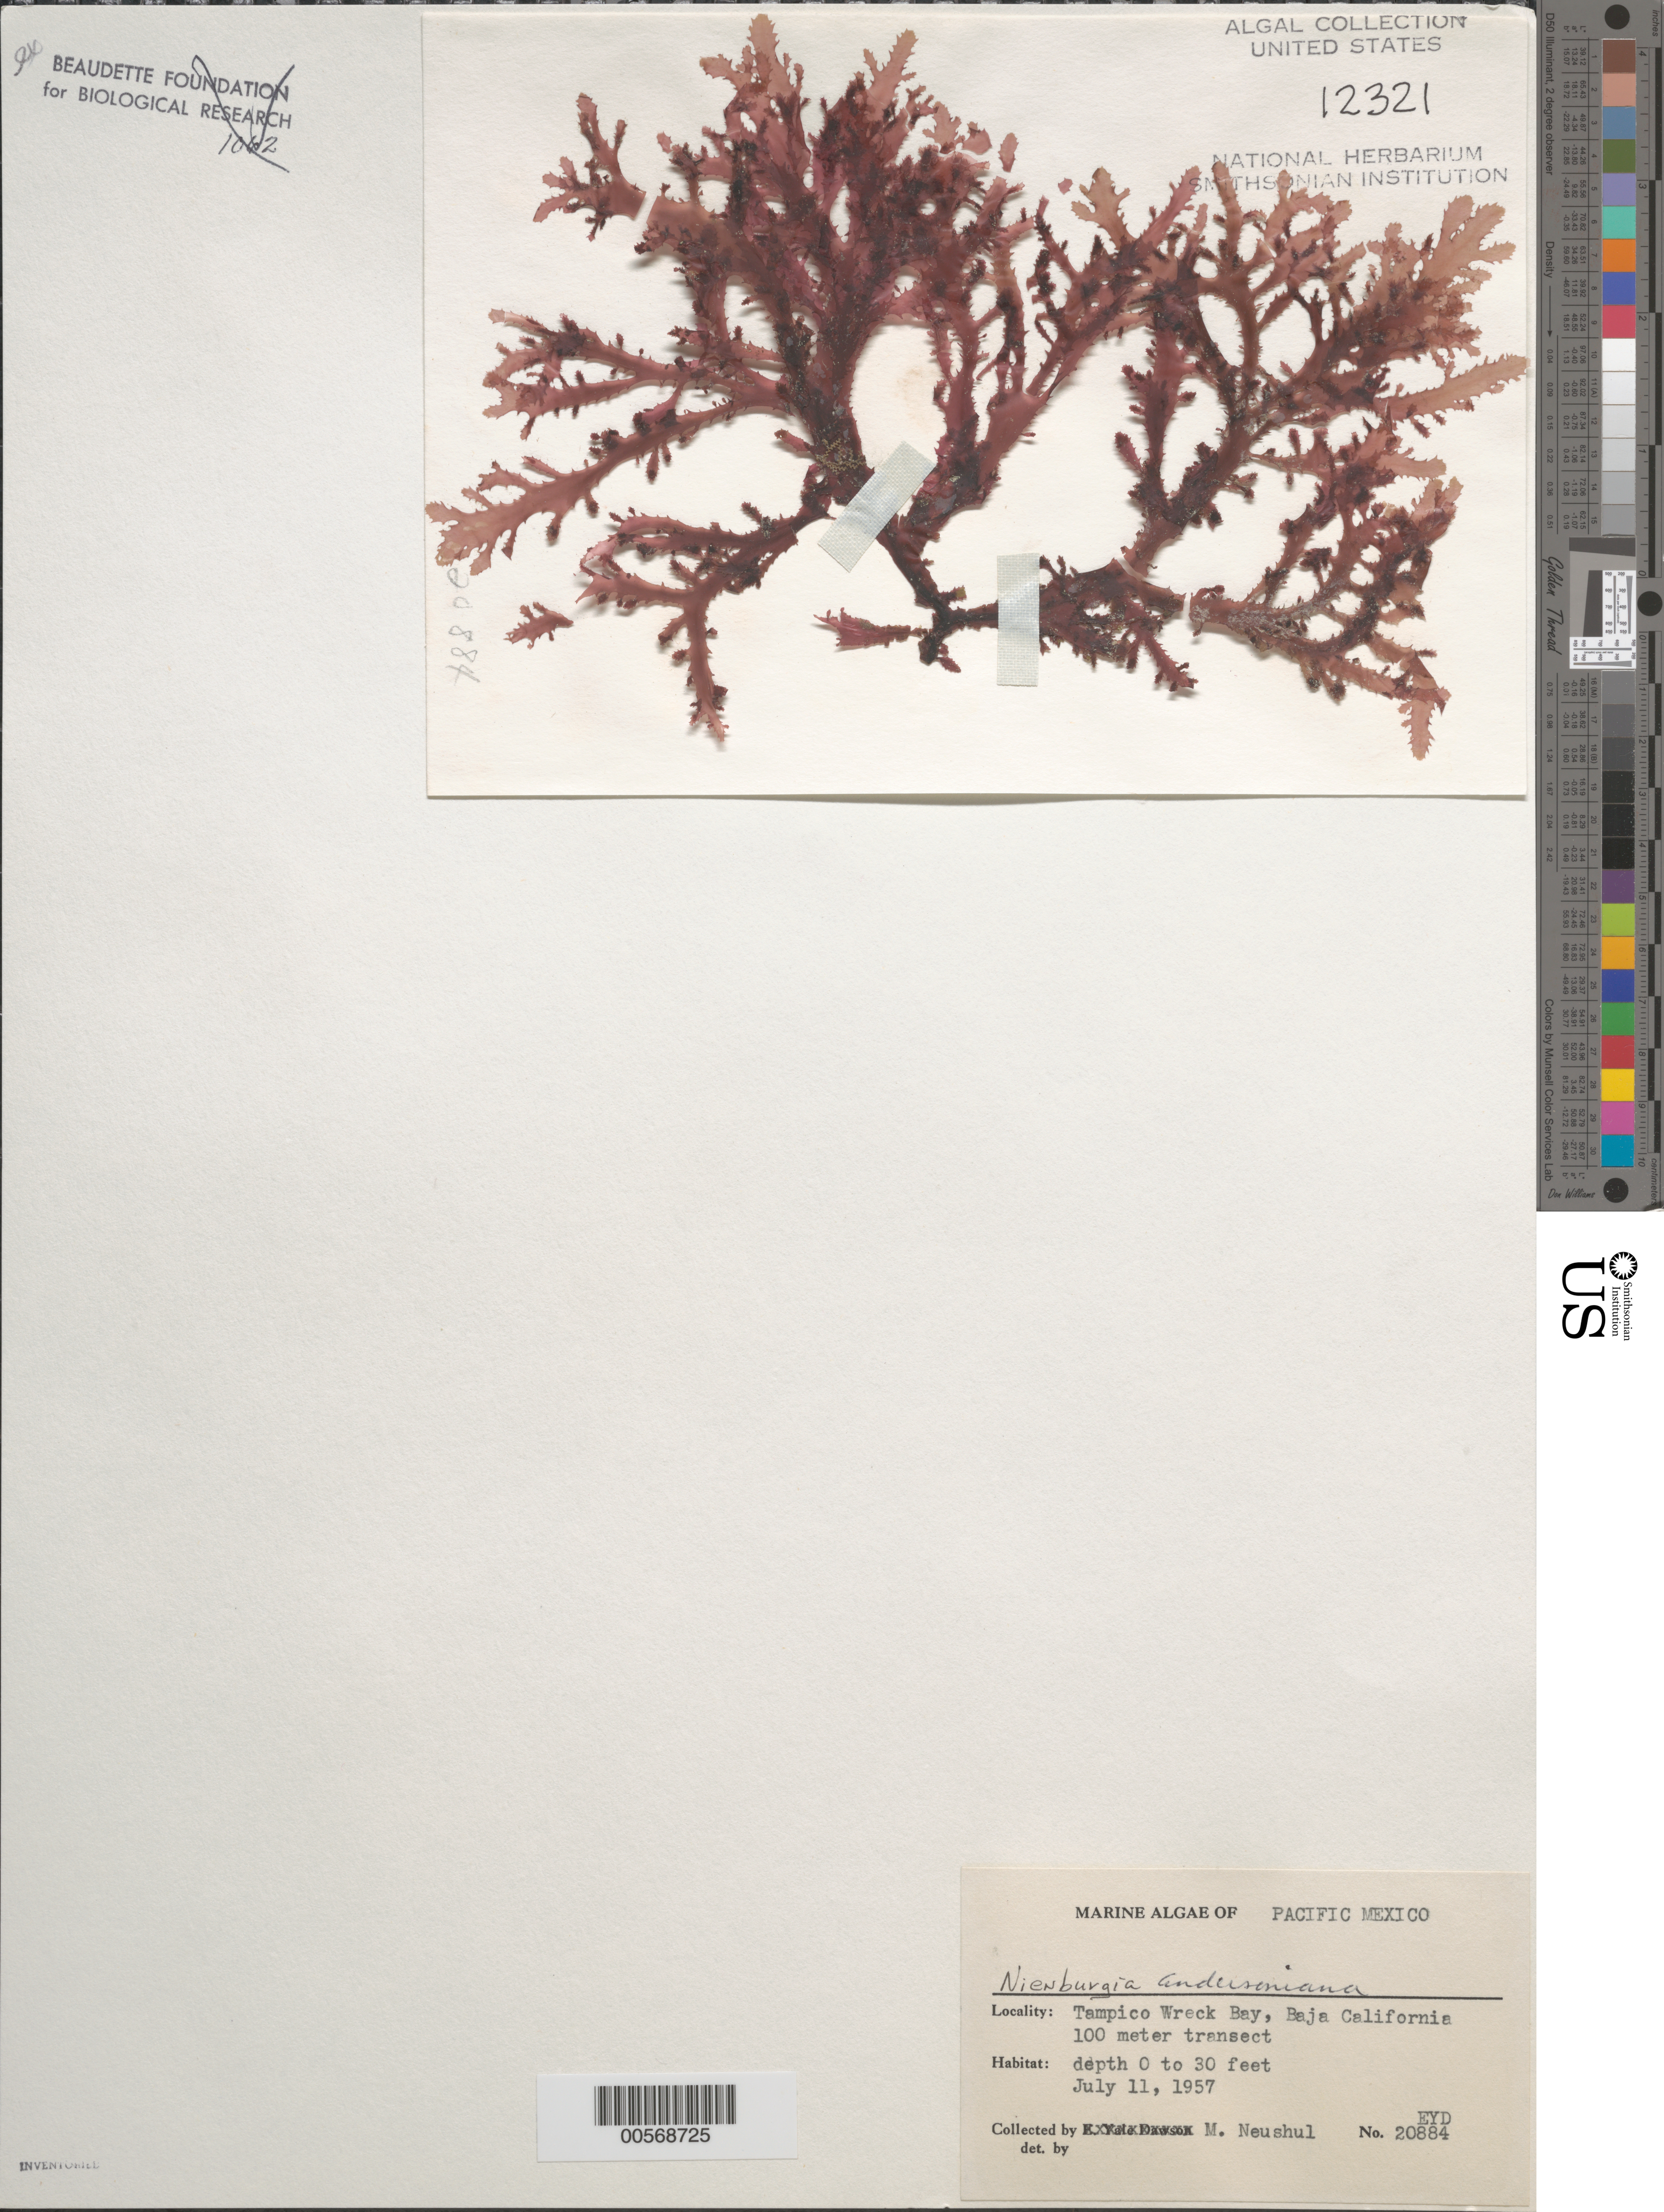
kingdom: Plantae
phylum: Rhodophyta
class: Florideophyceae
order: Ceramiales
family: Delesseriaceae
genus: Nienburgia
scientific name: Nienburgia andersoniana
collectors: M. Neushul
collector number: EYD 20884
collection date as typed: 11 Jul 1957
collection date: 1957-07-11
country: Mexico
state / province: Baja California Norte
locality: Tampico Wreck Bay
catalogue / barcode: US 12321